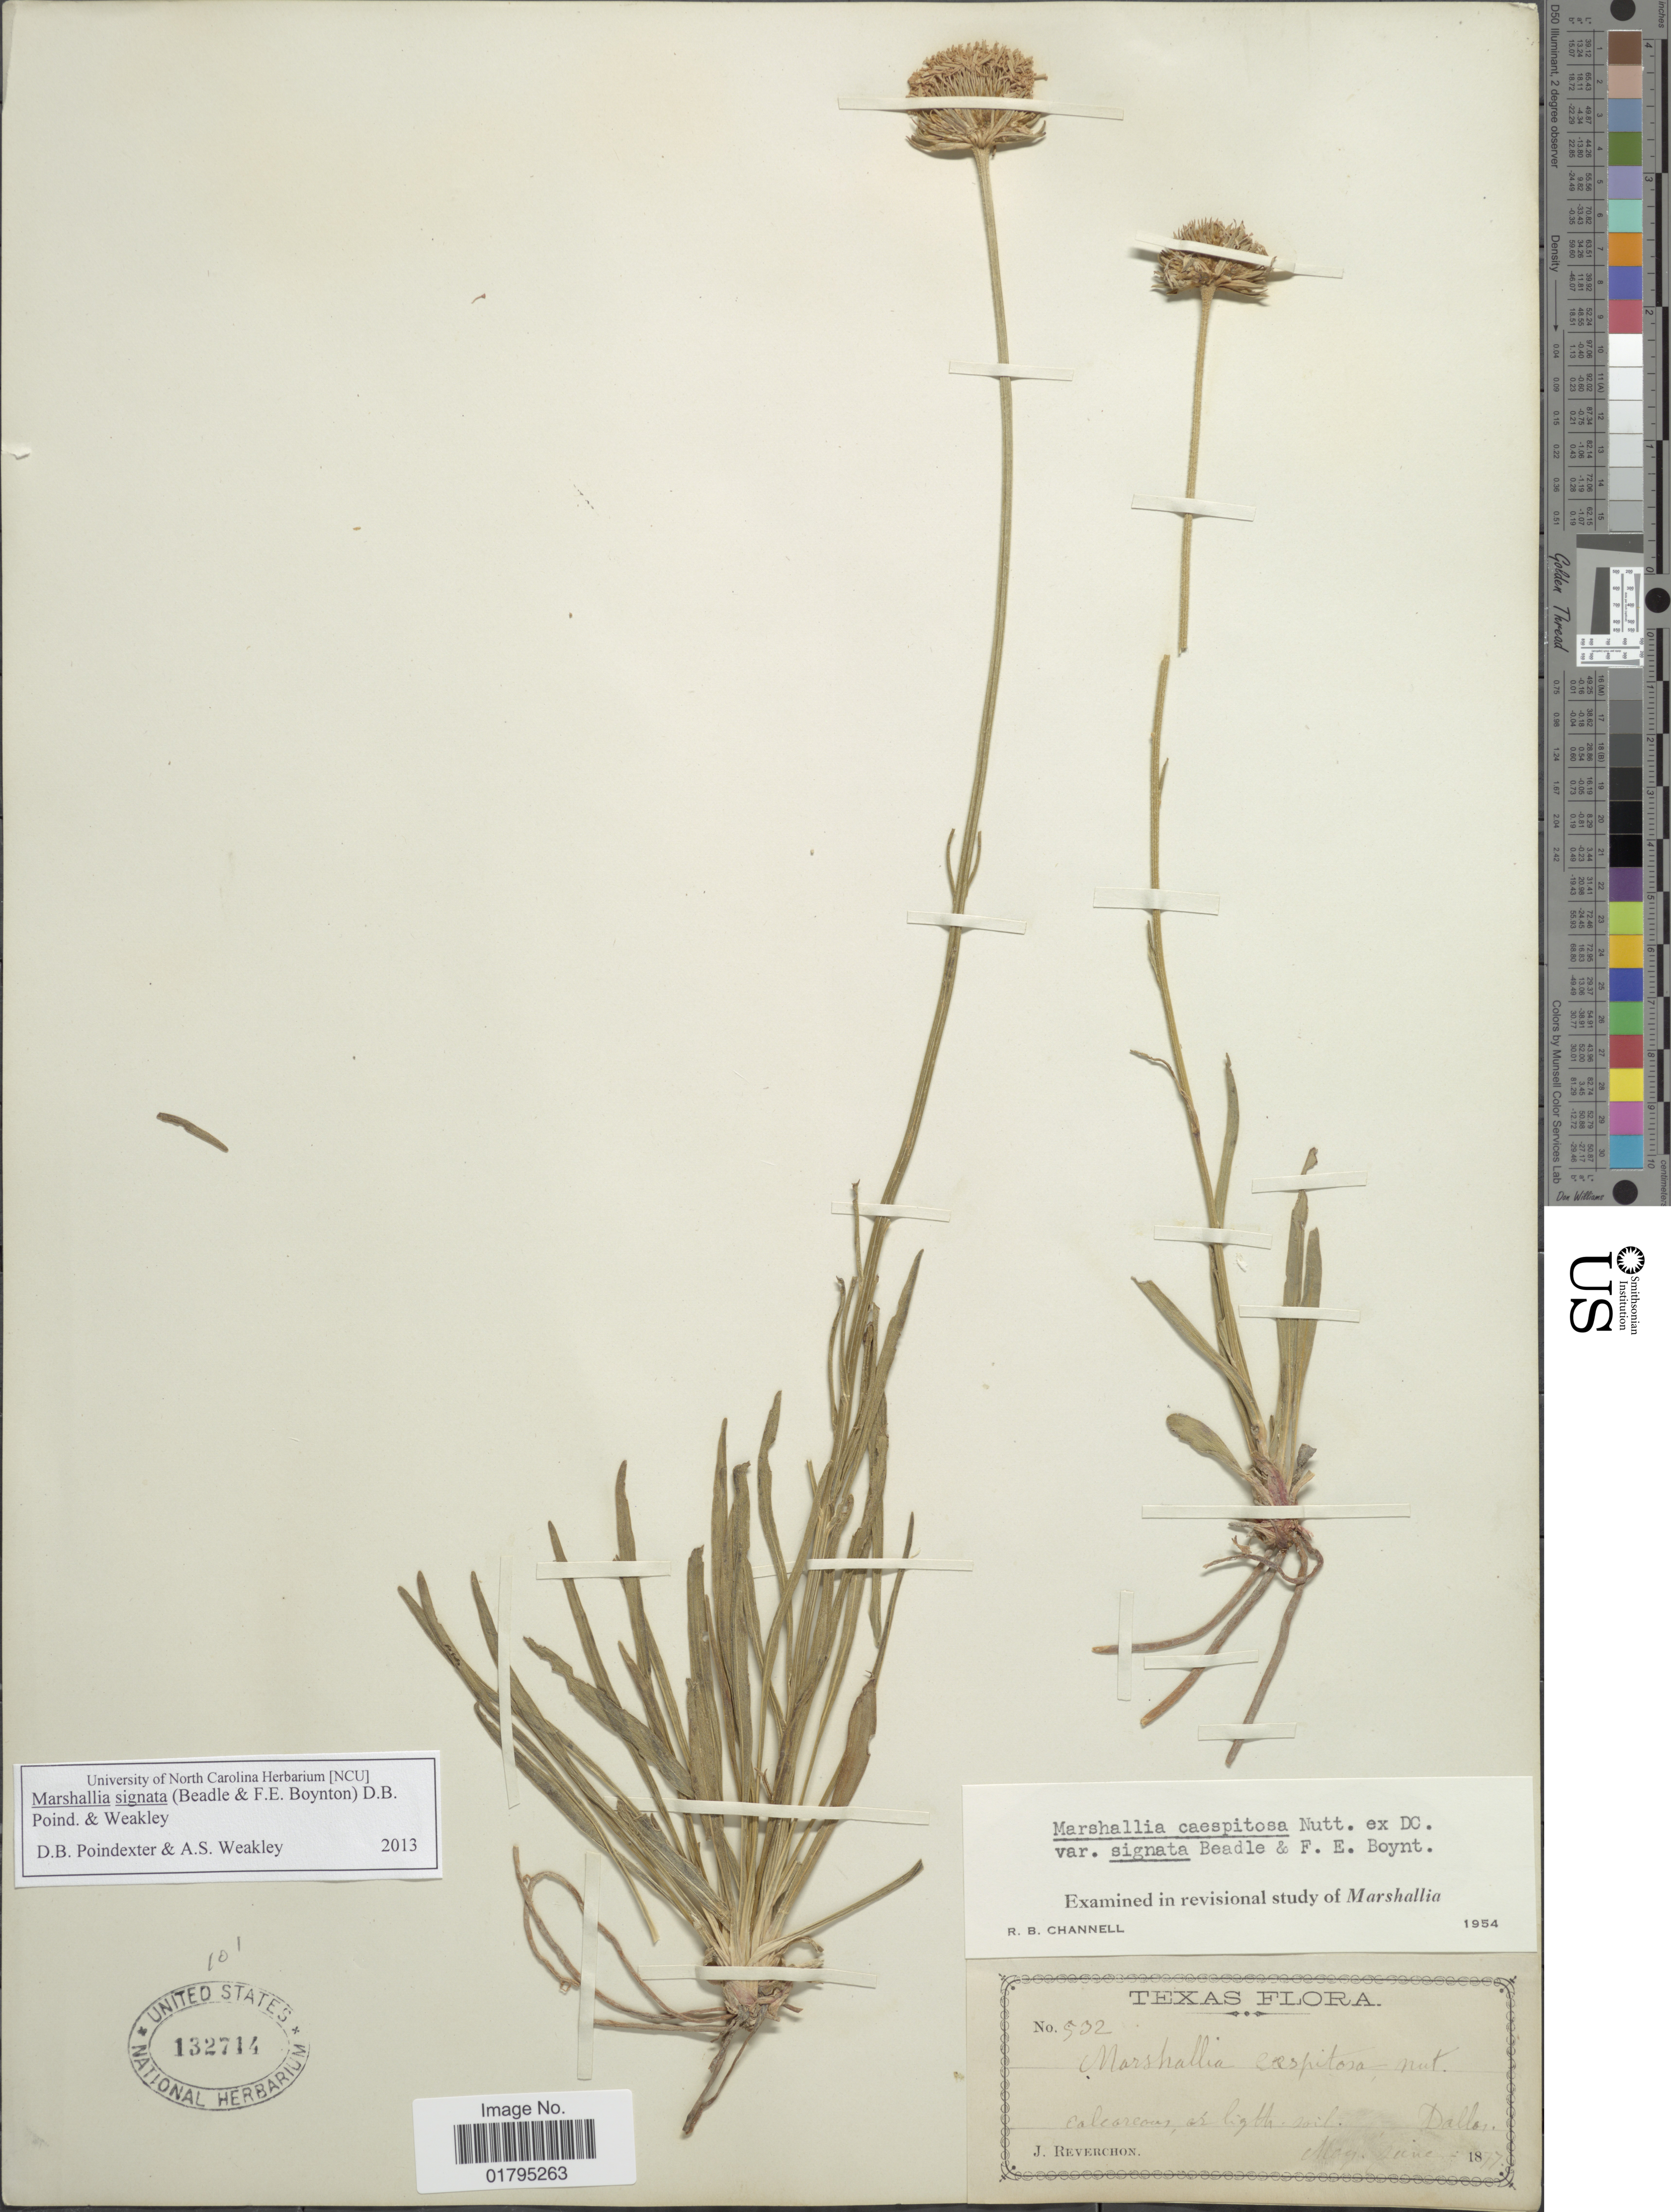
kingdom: Plantae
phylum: Tracheophyta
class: Magnoliopsida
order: Asterales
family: Asteraceae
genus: Marshallia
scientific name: Marshallia caespitosa var. signata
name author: Beadle & F.E. Boynton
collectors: J. Reverchon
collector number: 532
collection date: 1877-05/1877-06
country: United States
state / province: Texas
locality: Dallas.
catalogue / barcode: US 132714